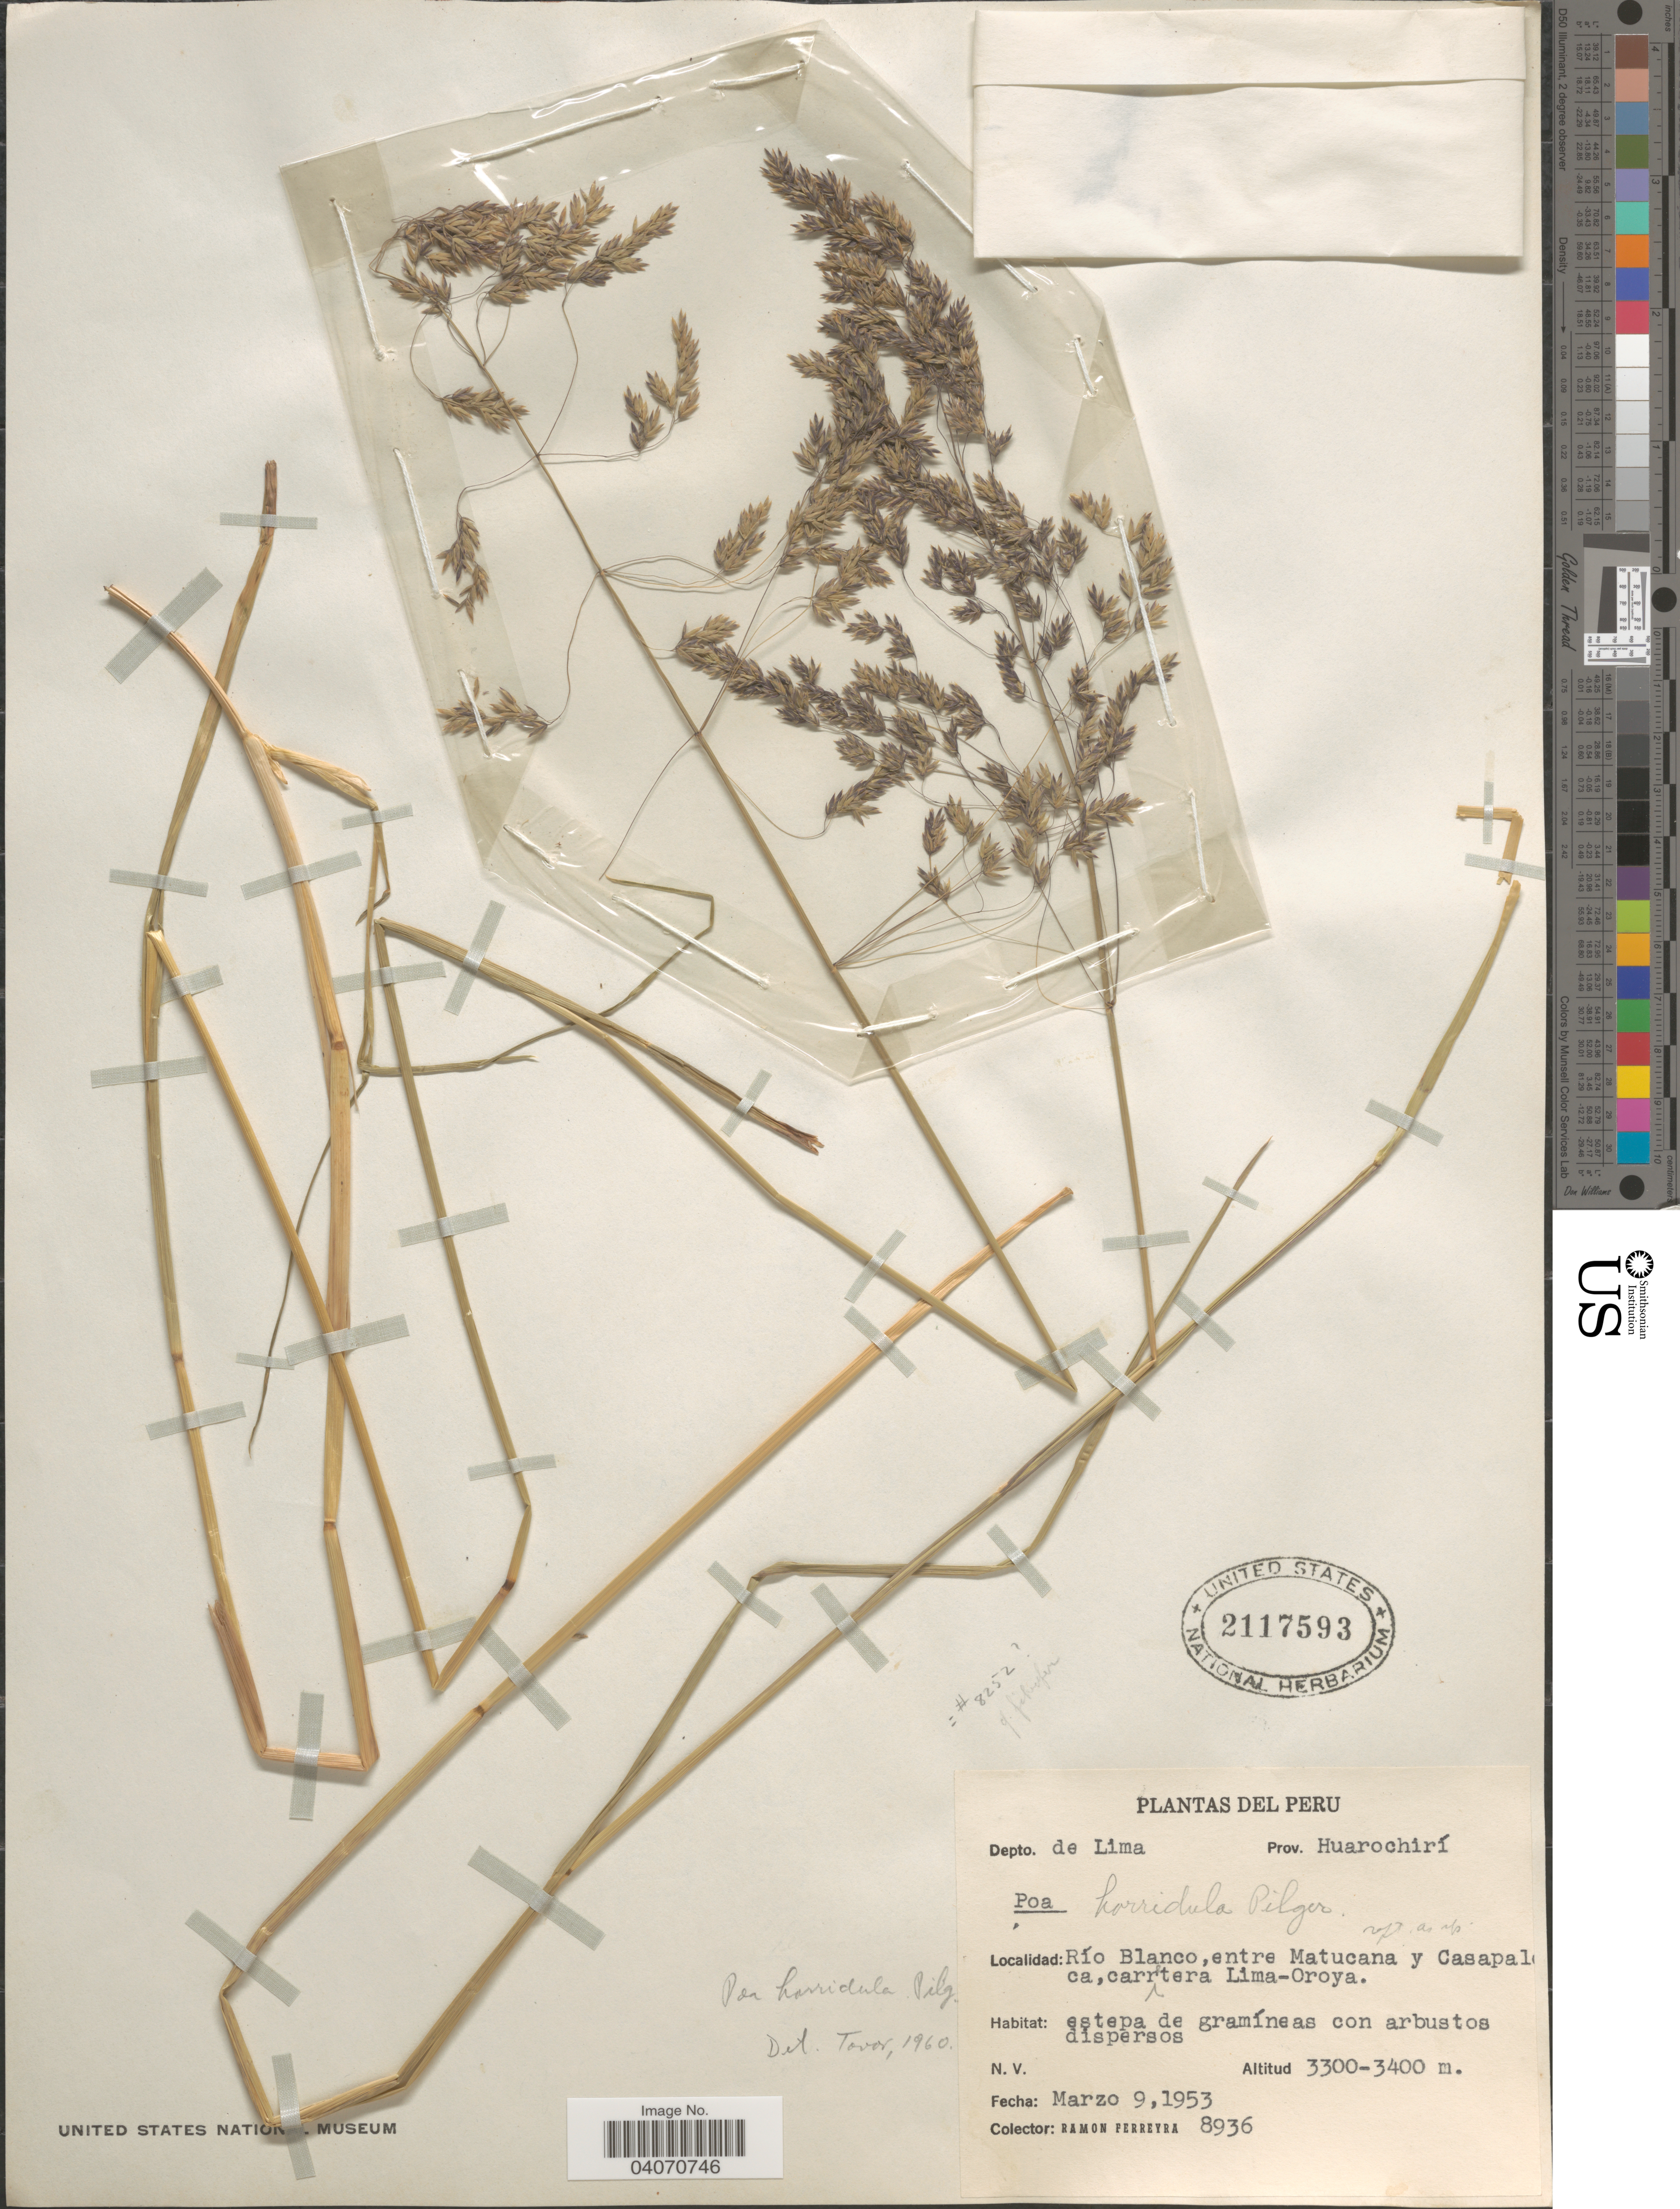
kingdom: Plantae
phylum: Tracheophyta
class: Liliopsida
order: Poales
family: Poaceae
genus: Poa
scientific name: Poa horridula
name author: Pilg.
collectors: R. A. Ferreyra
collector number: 8936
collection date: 1953-03-09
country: Peru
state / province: Lima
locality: Depto. de Lima. Prov. Huarochirí. Río Blanco, entre Matucana y Casapalca, Carretera Lima-Oroya.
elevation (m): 3300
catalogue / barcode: US 2117593